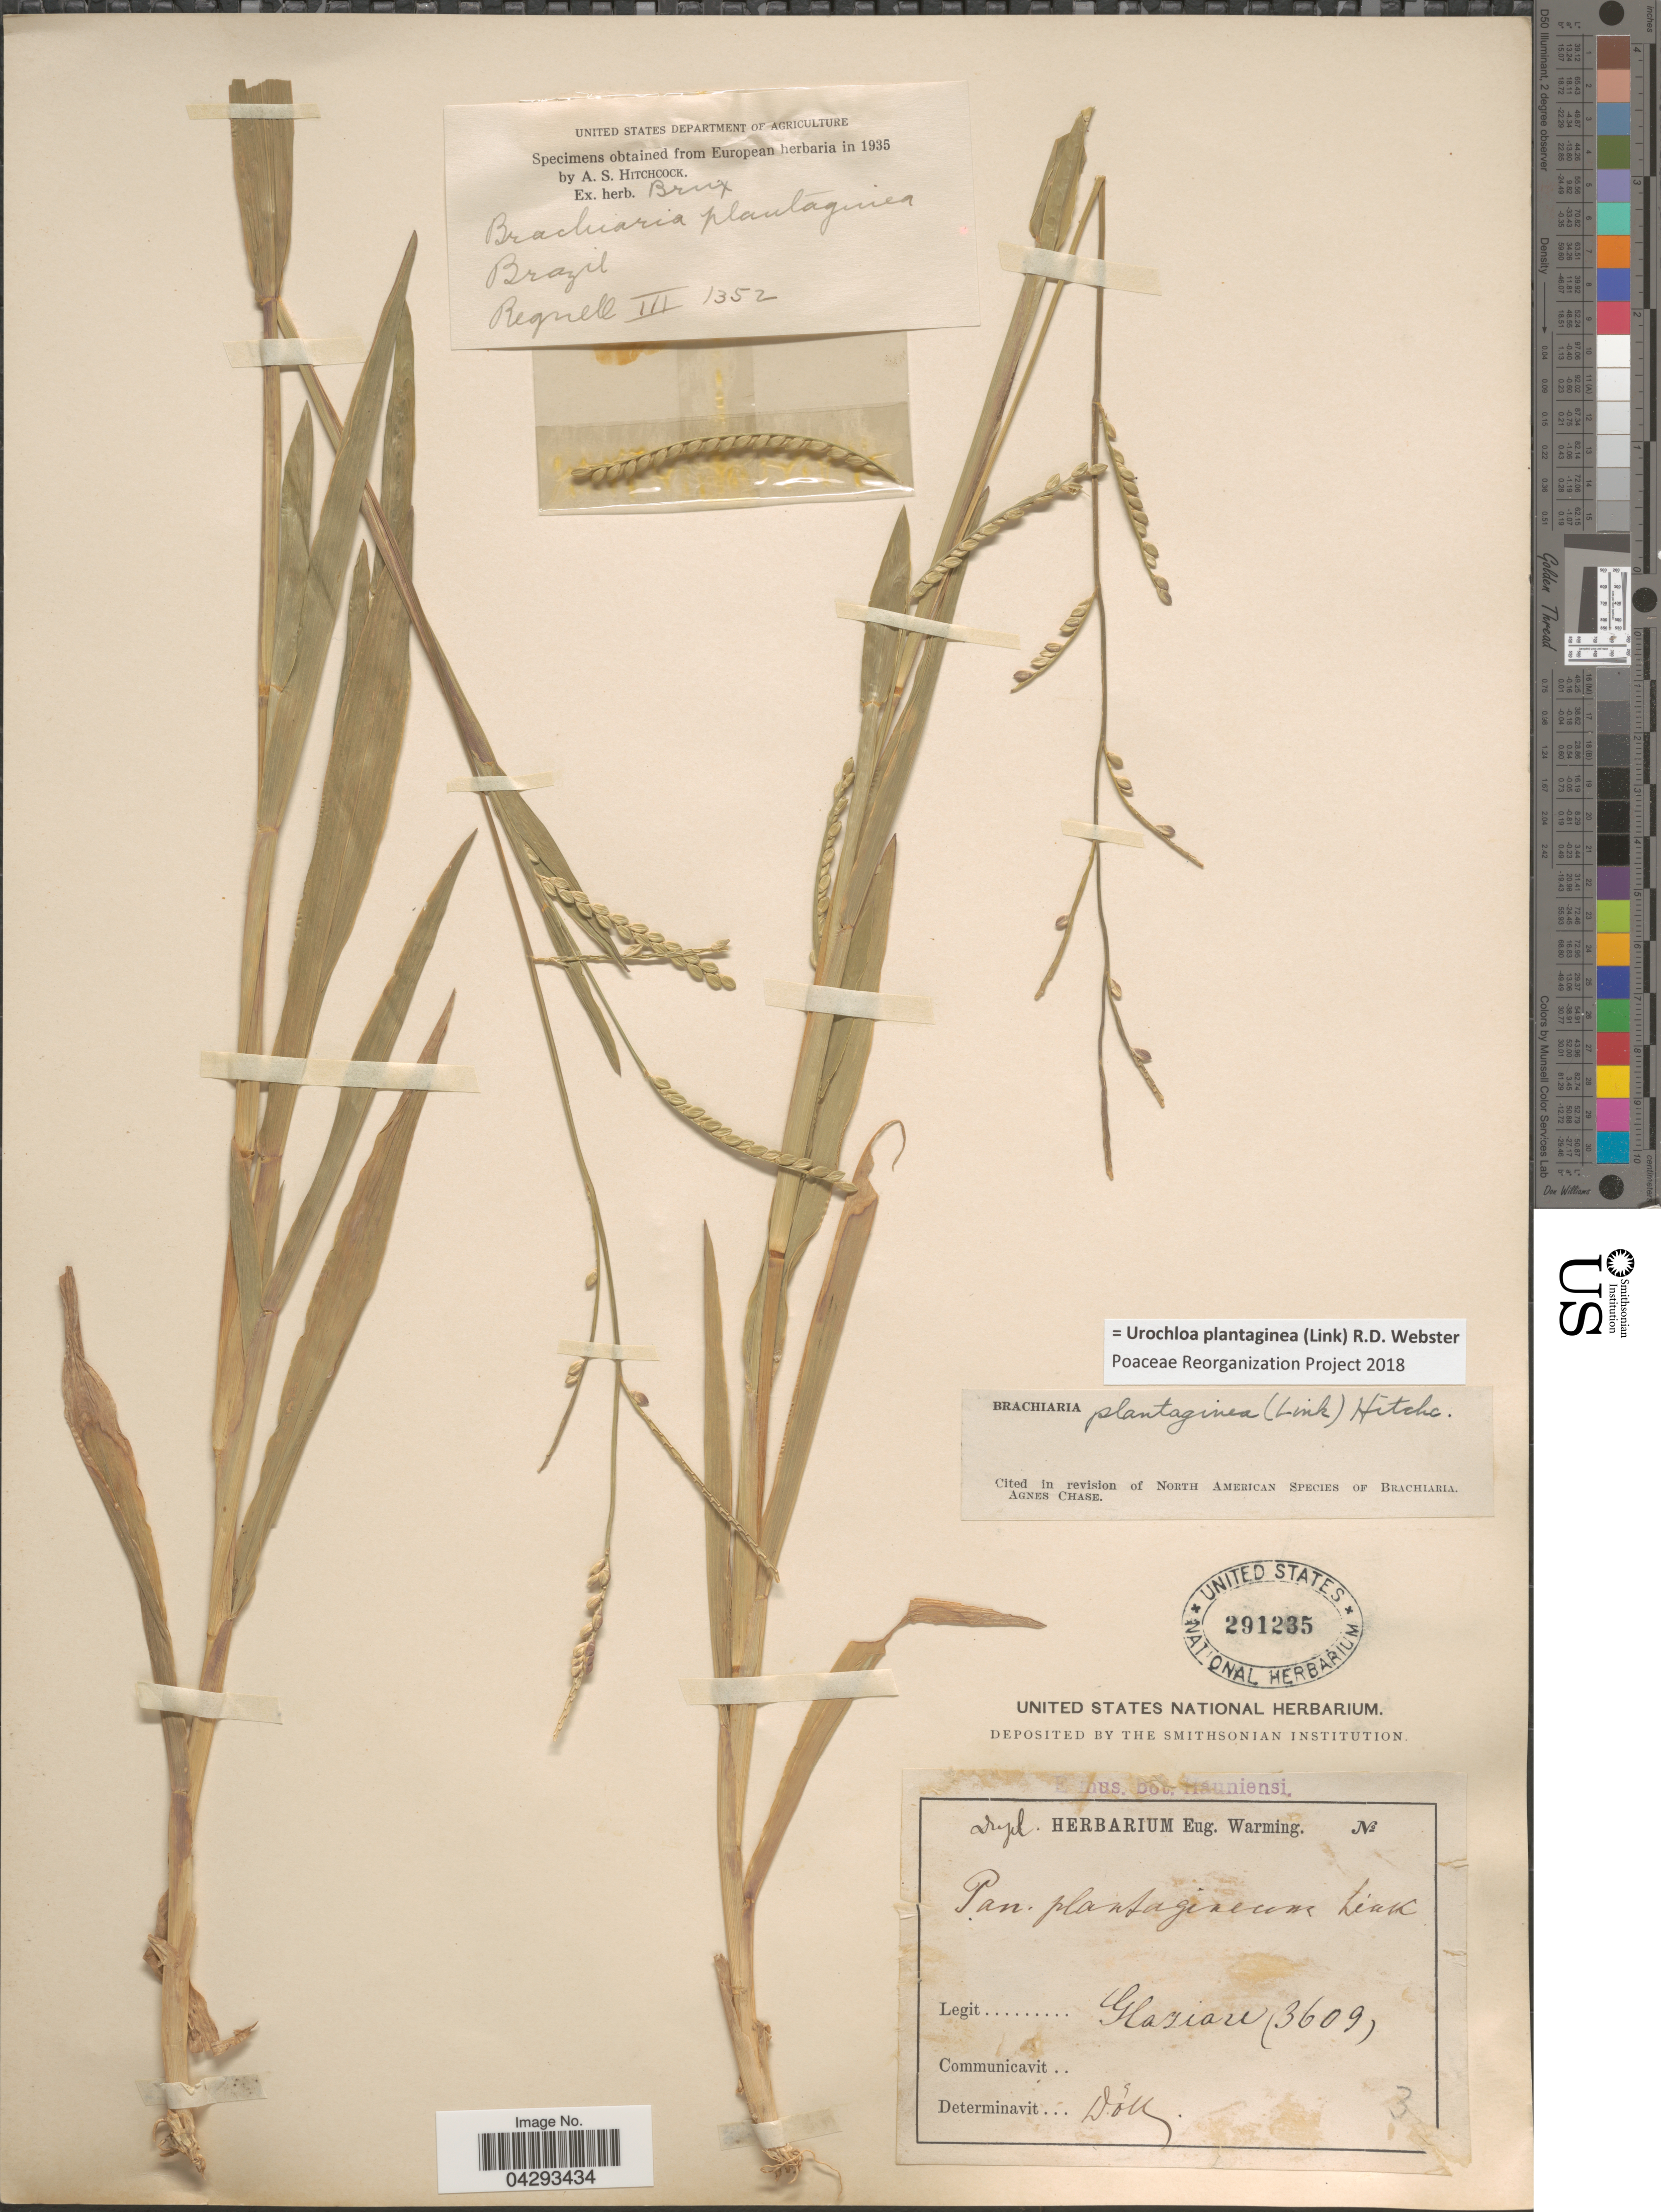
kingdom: Plantae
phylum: Tracheophyta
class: Liliopsida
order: Poales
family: Poaceae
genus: Urochloa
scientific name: Urochloa plantaginea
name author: (Link) R.D. Webster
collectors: Glaziou, --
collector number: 3609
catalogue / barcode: US 291235-2